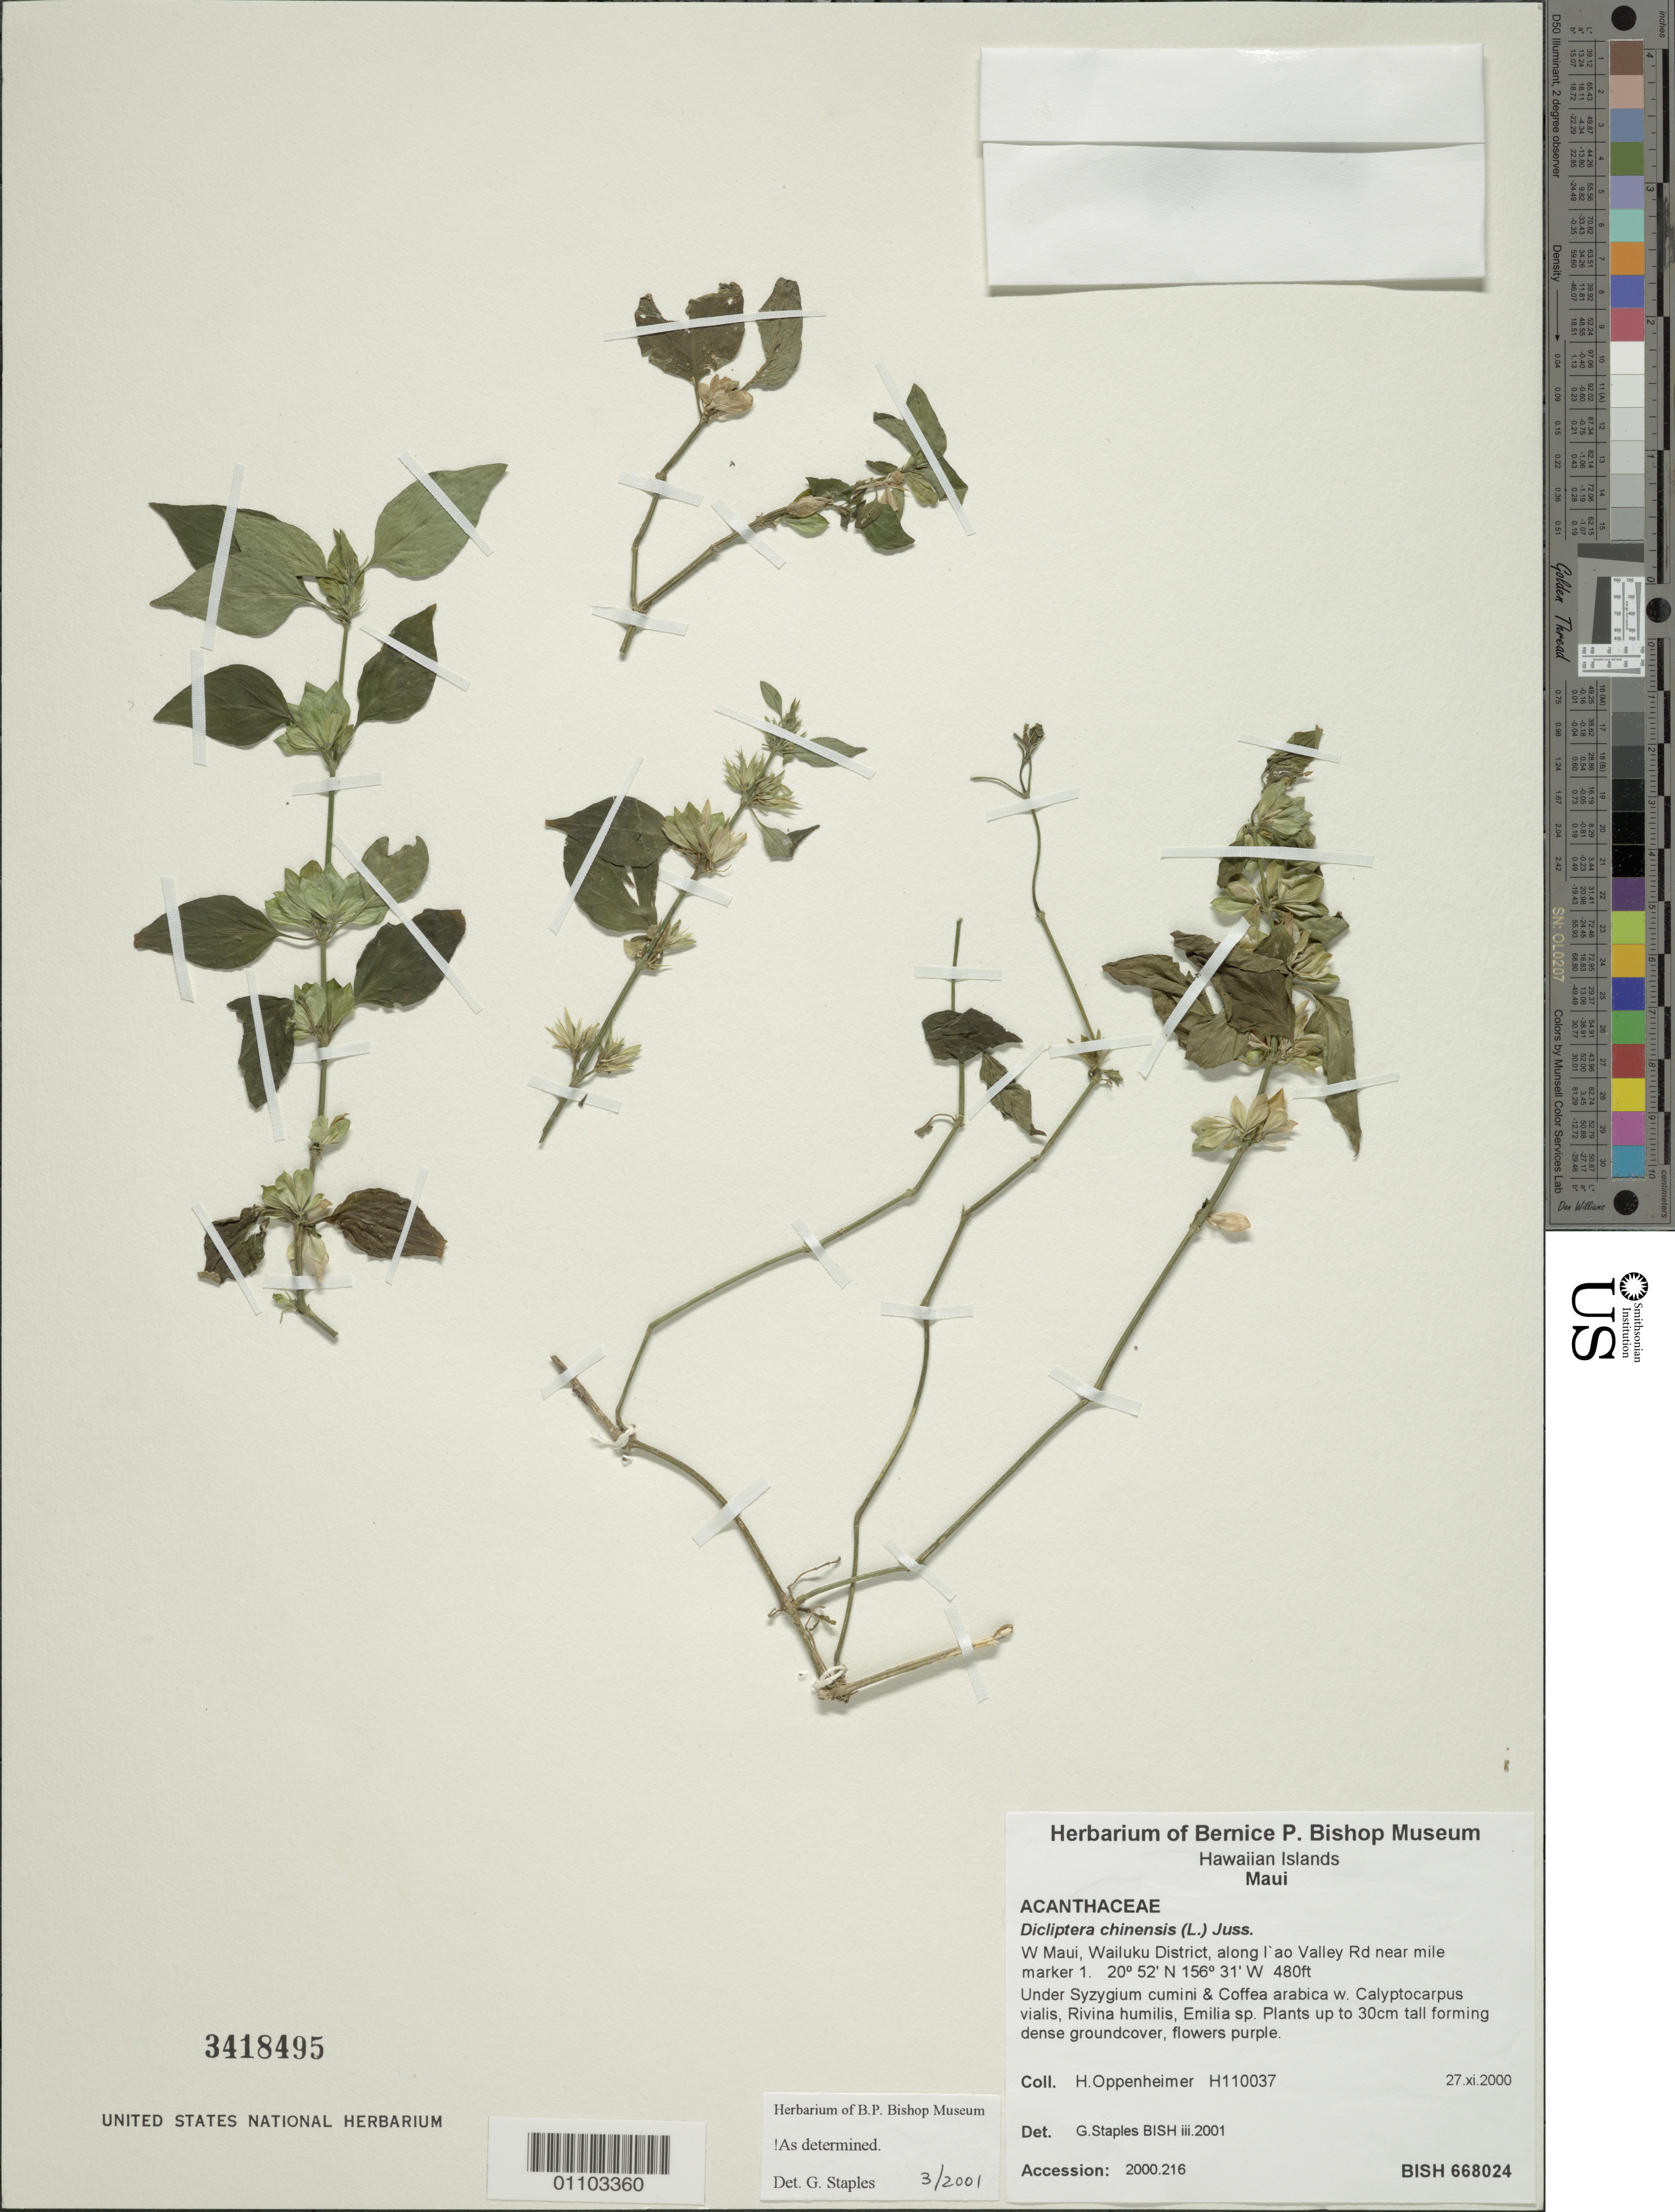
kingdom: Plantae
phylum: Tracheophyta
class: Magnoliopsida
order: Lamiales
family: Acanthaceae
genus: Dicliptera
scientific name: Dicliptera chinensis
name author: (L.) Juss.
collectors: H. L. Oppenheimer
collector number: H110037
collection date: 2000-11-27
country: United States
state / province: Hawaii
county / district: Maui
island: Maui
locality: West Maui, Wailuku District, along I'ao Valley Rd near mile marker 1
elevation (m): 146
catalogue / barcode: US 3418495